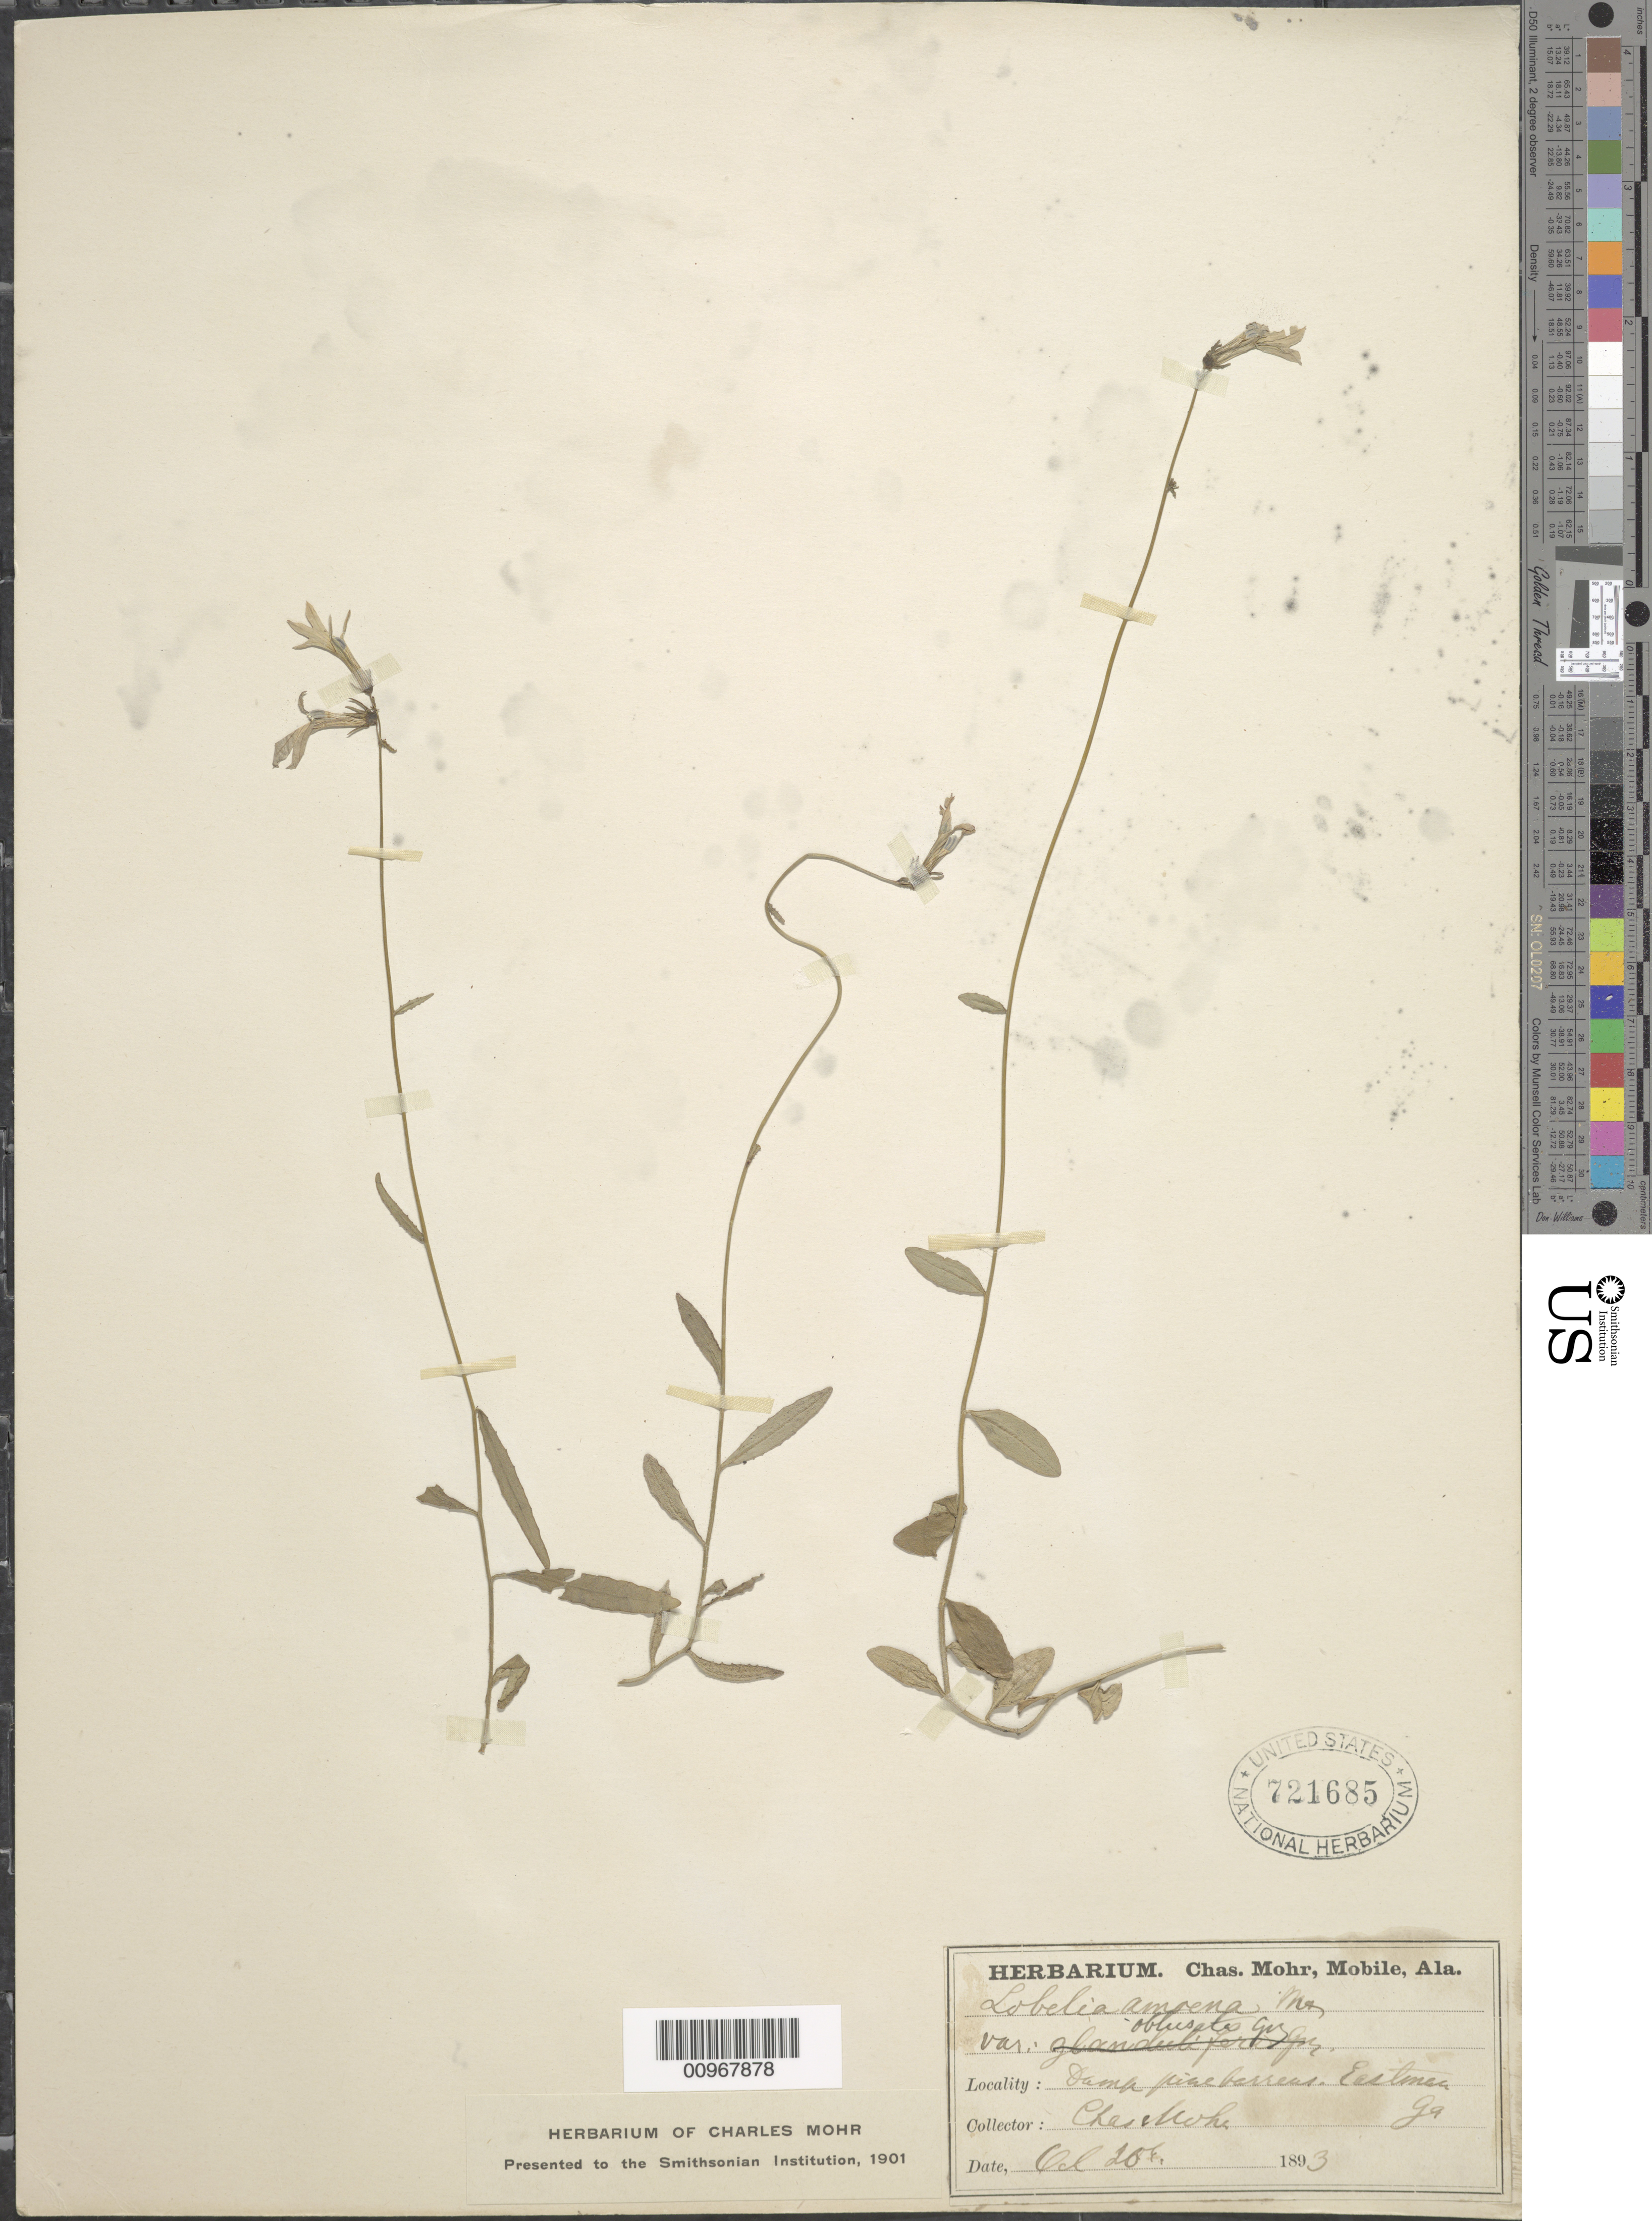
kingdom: Plantae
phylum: Tracheophyta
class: Magnoliopsida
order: Asterales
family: Campanulaceae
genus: Lobelia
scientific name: Lobelia ludoviciana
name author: Alph. Wood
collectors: C. T. Mohr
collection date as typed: Oct. 20, 1893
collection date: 1893-10-20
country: United States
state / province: Alabama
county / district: Dodge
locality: Eastman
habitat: damp pine barrens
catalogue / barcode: US 721685